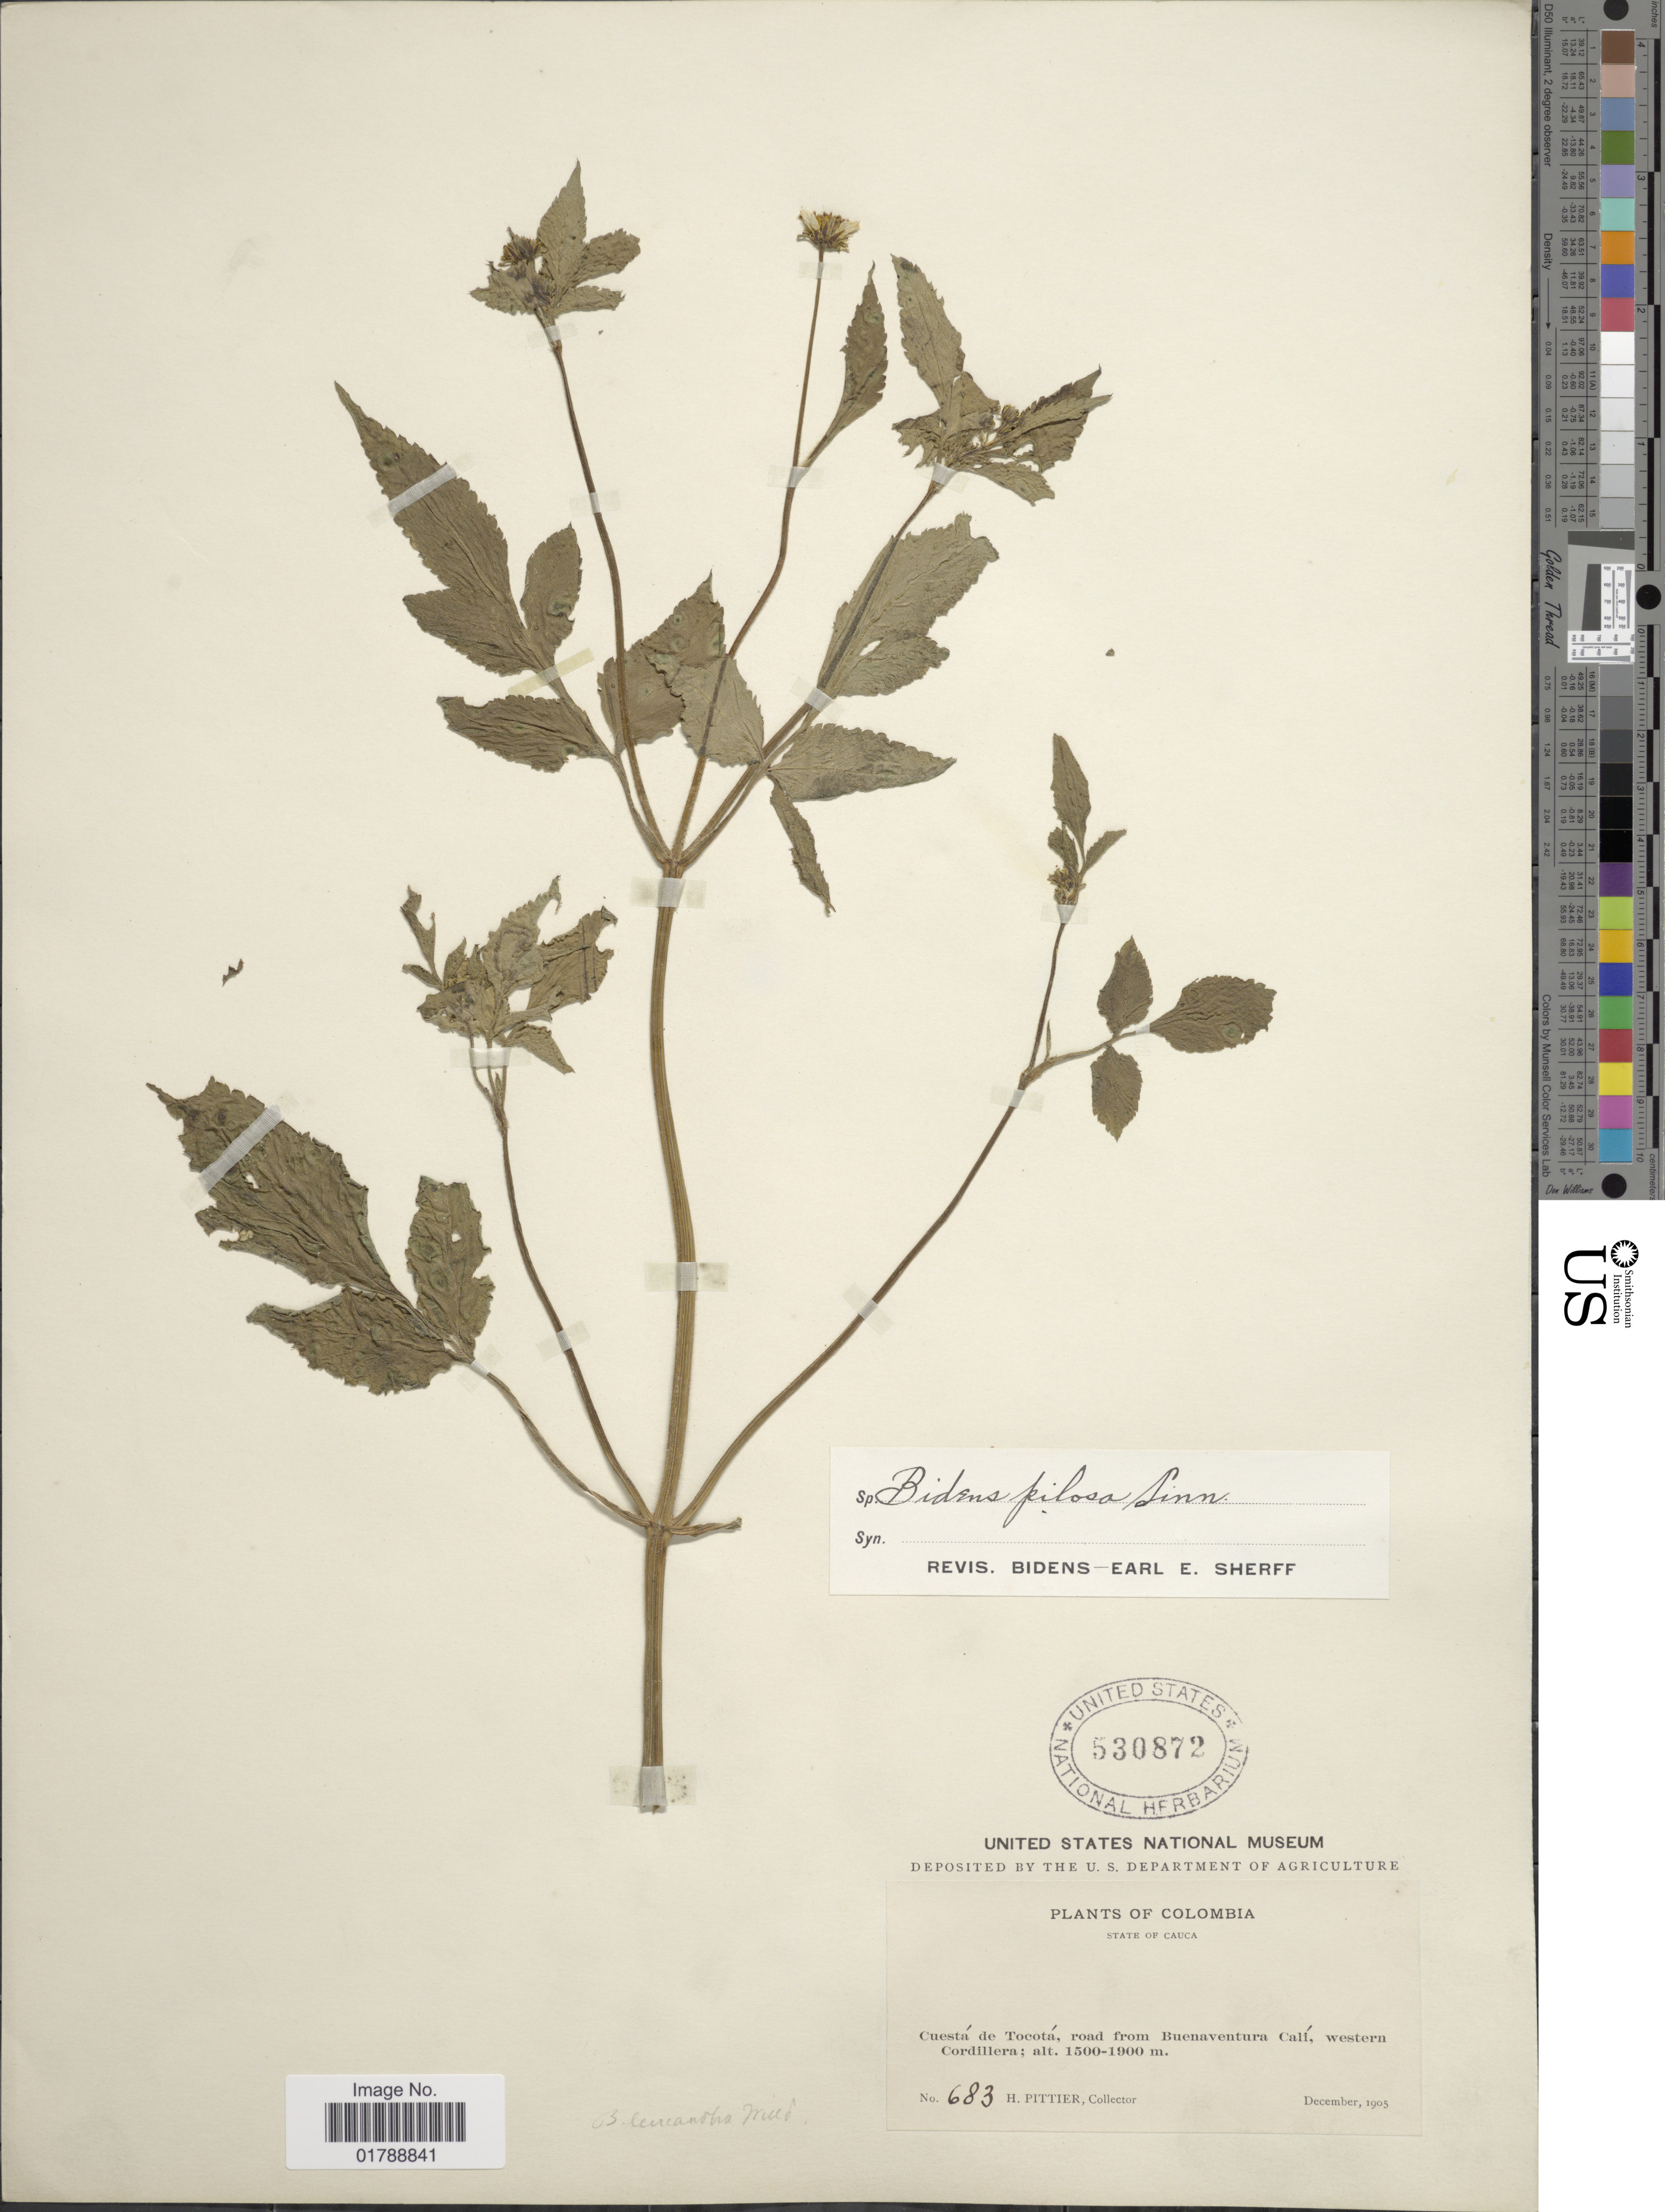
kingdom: Plantae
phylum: Tracheophyta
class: Magnoliopsida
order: Asterales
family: Asteraceae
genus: Bidens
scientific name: Bidens pilosa var. radiata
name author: (Sch. Bip.) J.A. Schmidt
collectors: H. F. Pittier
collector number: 683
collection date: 1905-12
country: Colombia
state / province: Cauca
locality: Cuestá de Tocotá, road from Buenaventura Calí, western Cordillera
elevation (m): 1500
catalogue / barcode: US 530872